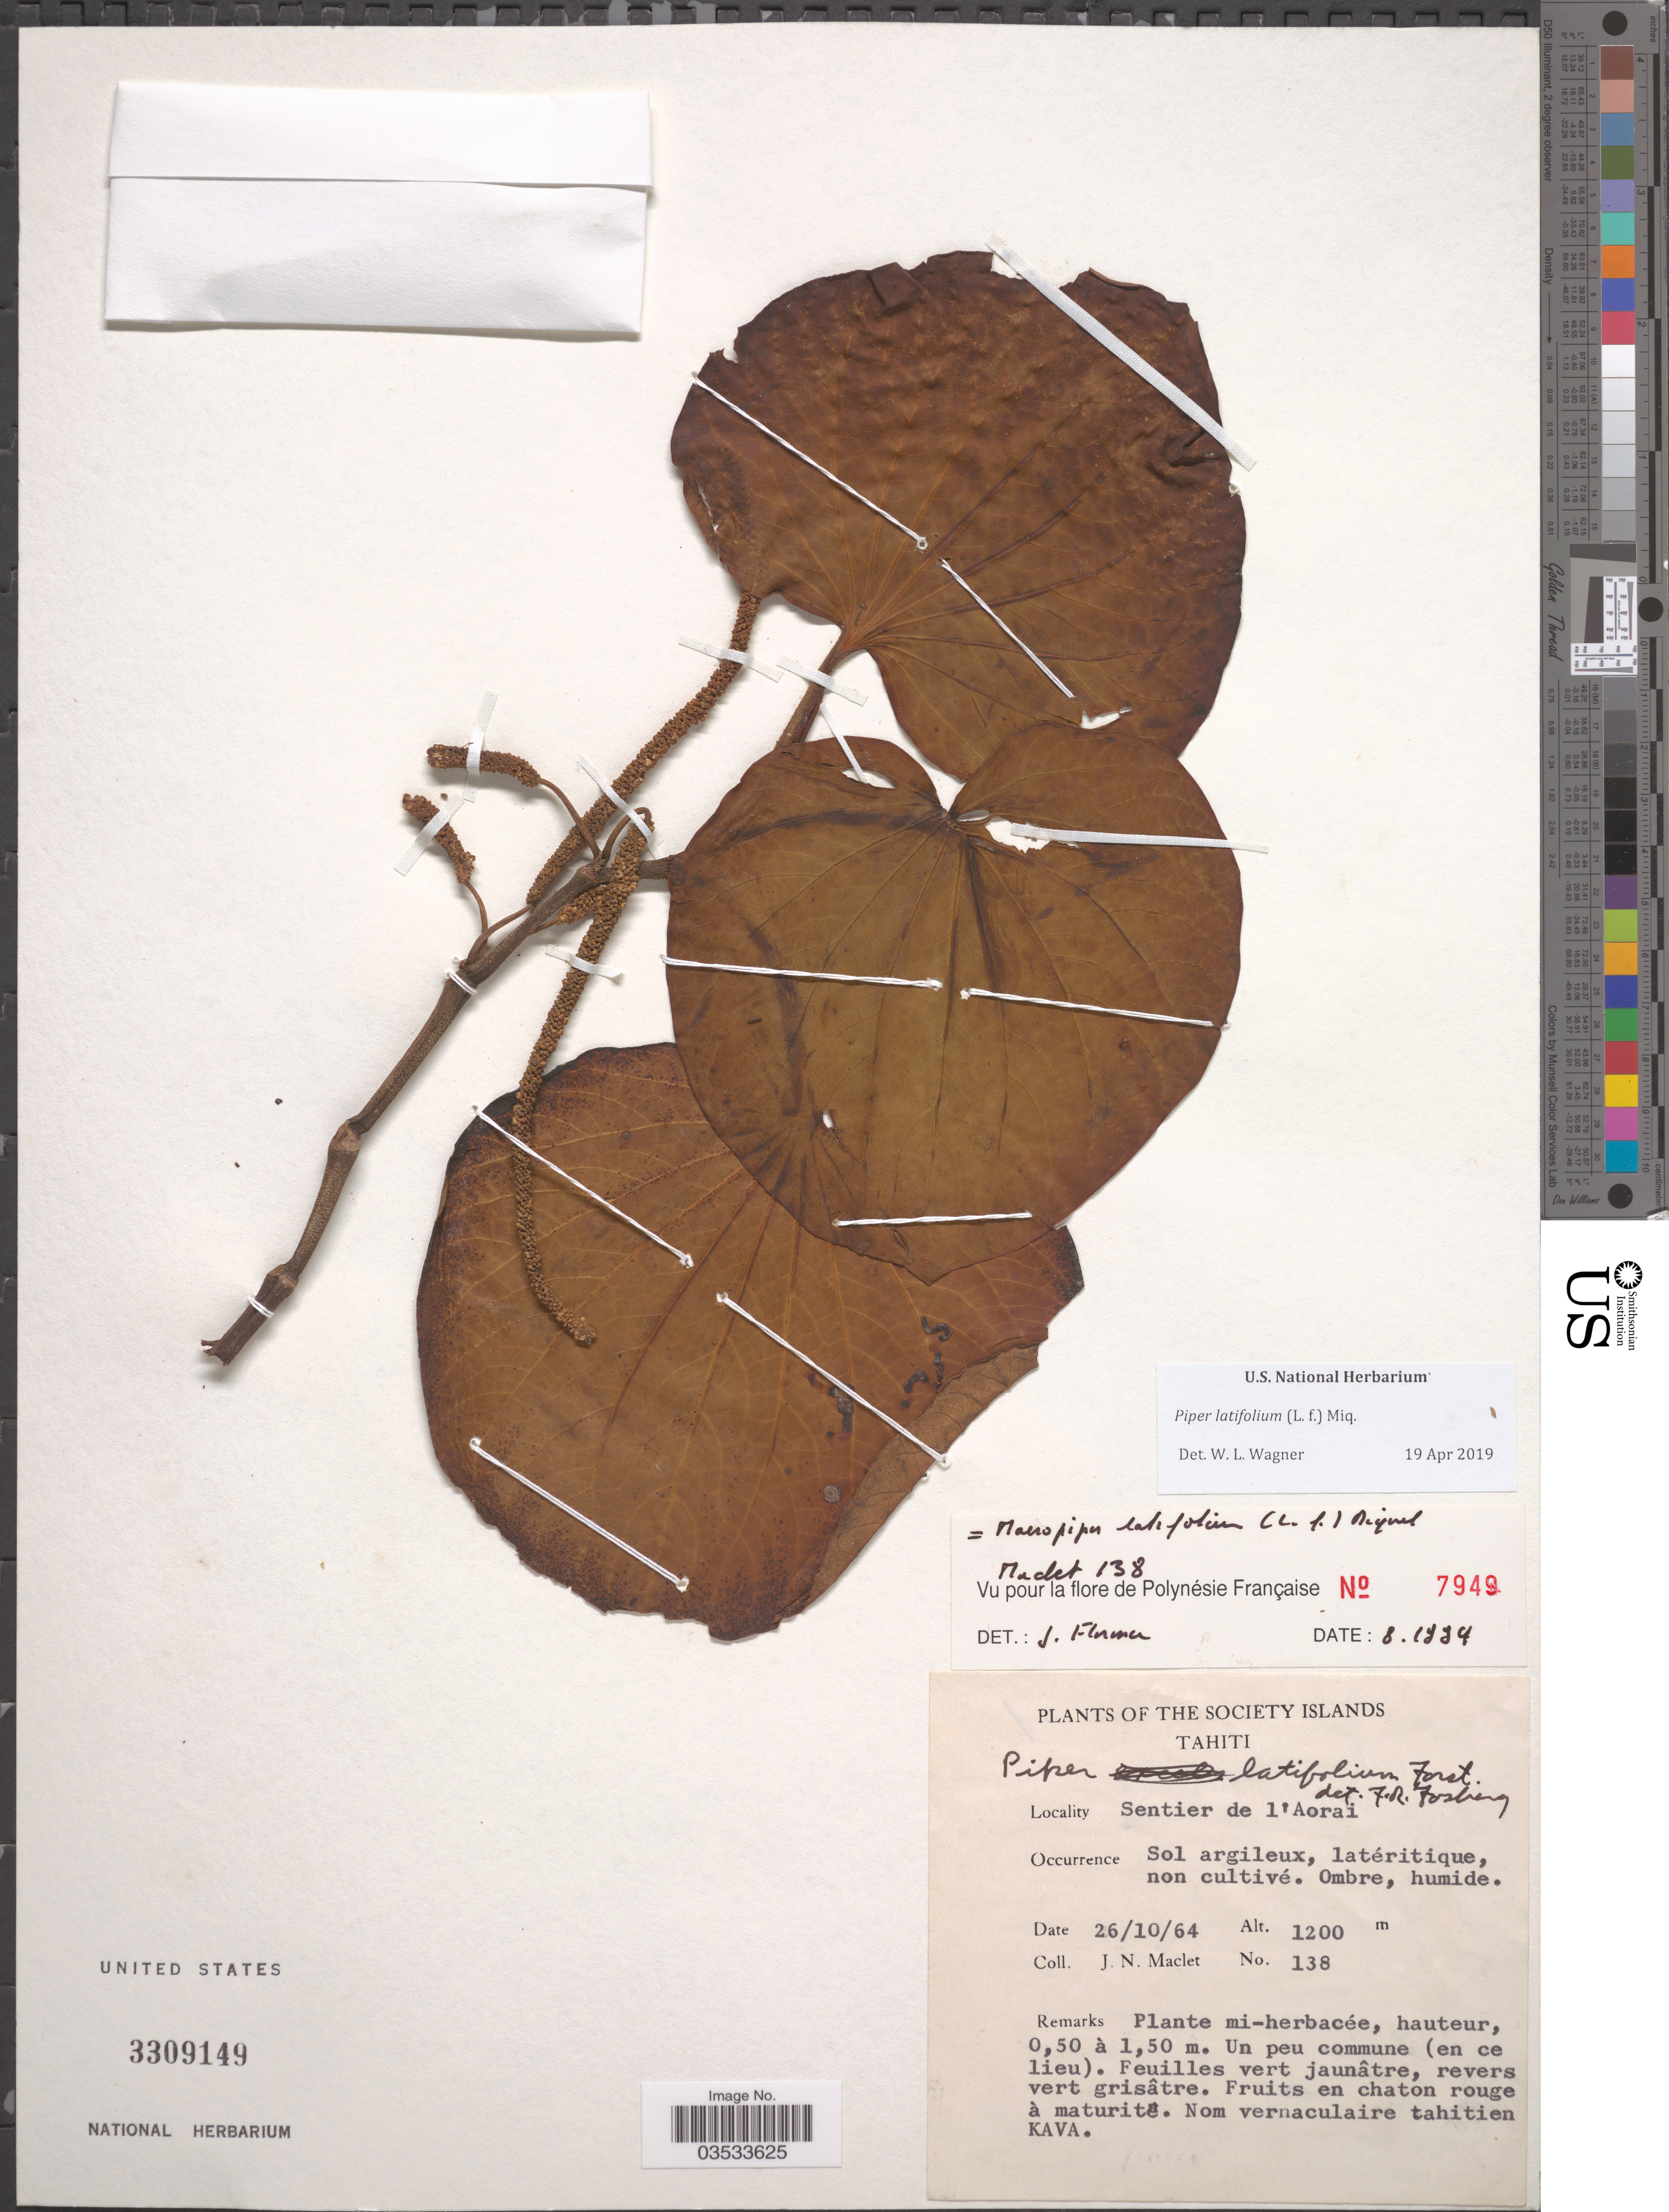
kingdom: Plantae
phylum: Tracheophyta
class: Magnoliopsida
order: Piperales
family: Piperaceae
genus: Piper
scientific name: Piper latifolium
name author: L. f.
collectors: J. Maclet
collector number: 138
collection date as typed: Transcribed d/m/y: 26/10/64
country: French Polynesia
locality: The Society Islands. Tahiti. Sentier de l'Aorai.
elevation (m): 1200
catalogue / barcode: US 3309149